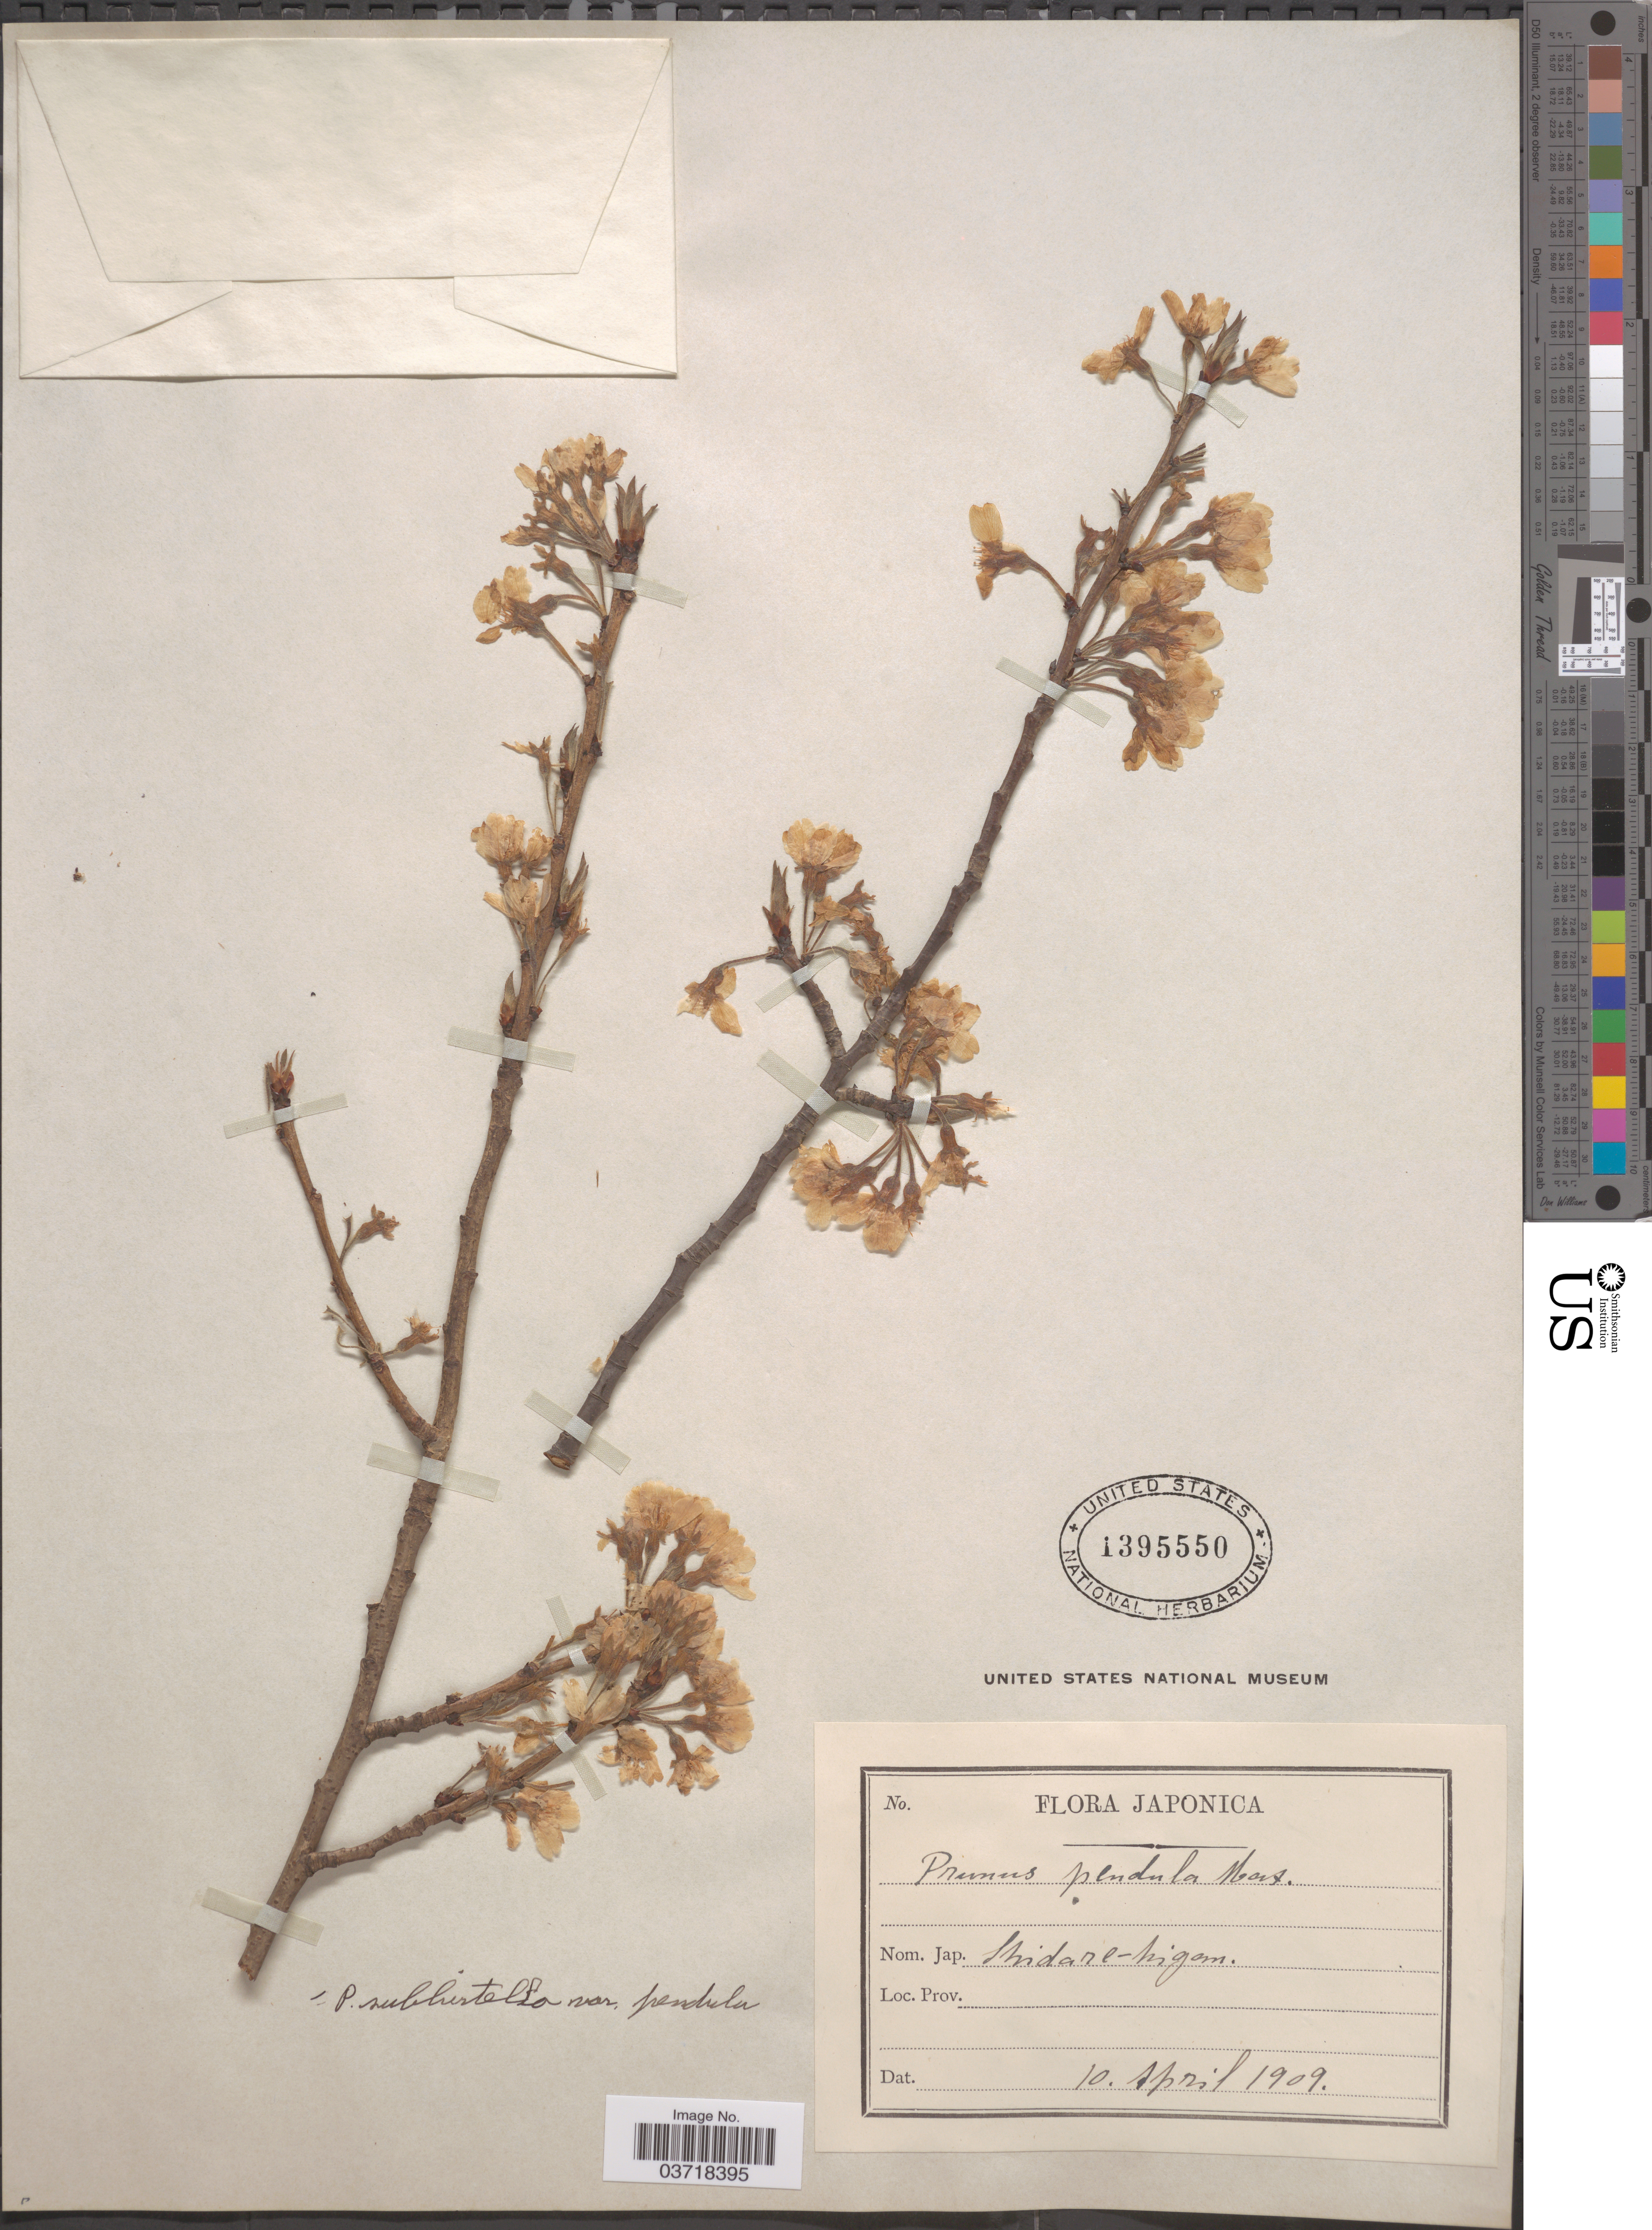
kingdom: Plantae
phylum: Tracheophyta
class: Magnoliopsida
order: Rosales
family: Rosaceae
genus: Prunus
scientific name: Prunus subhirtella var. pendula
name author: Tanaka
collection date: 1909-04-10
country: Japan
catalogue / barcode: US 1395550